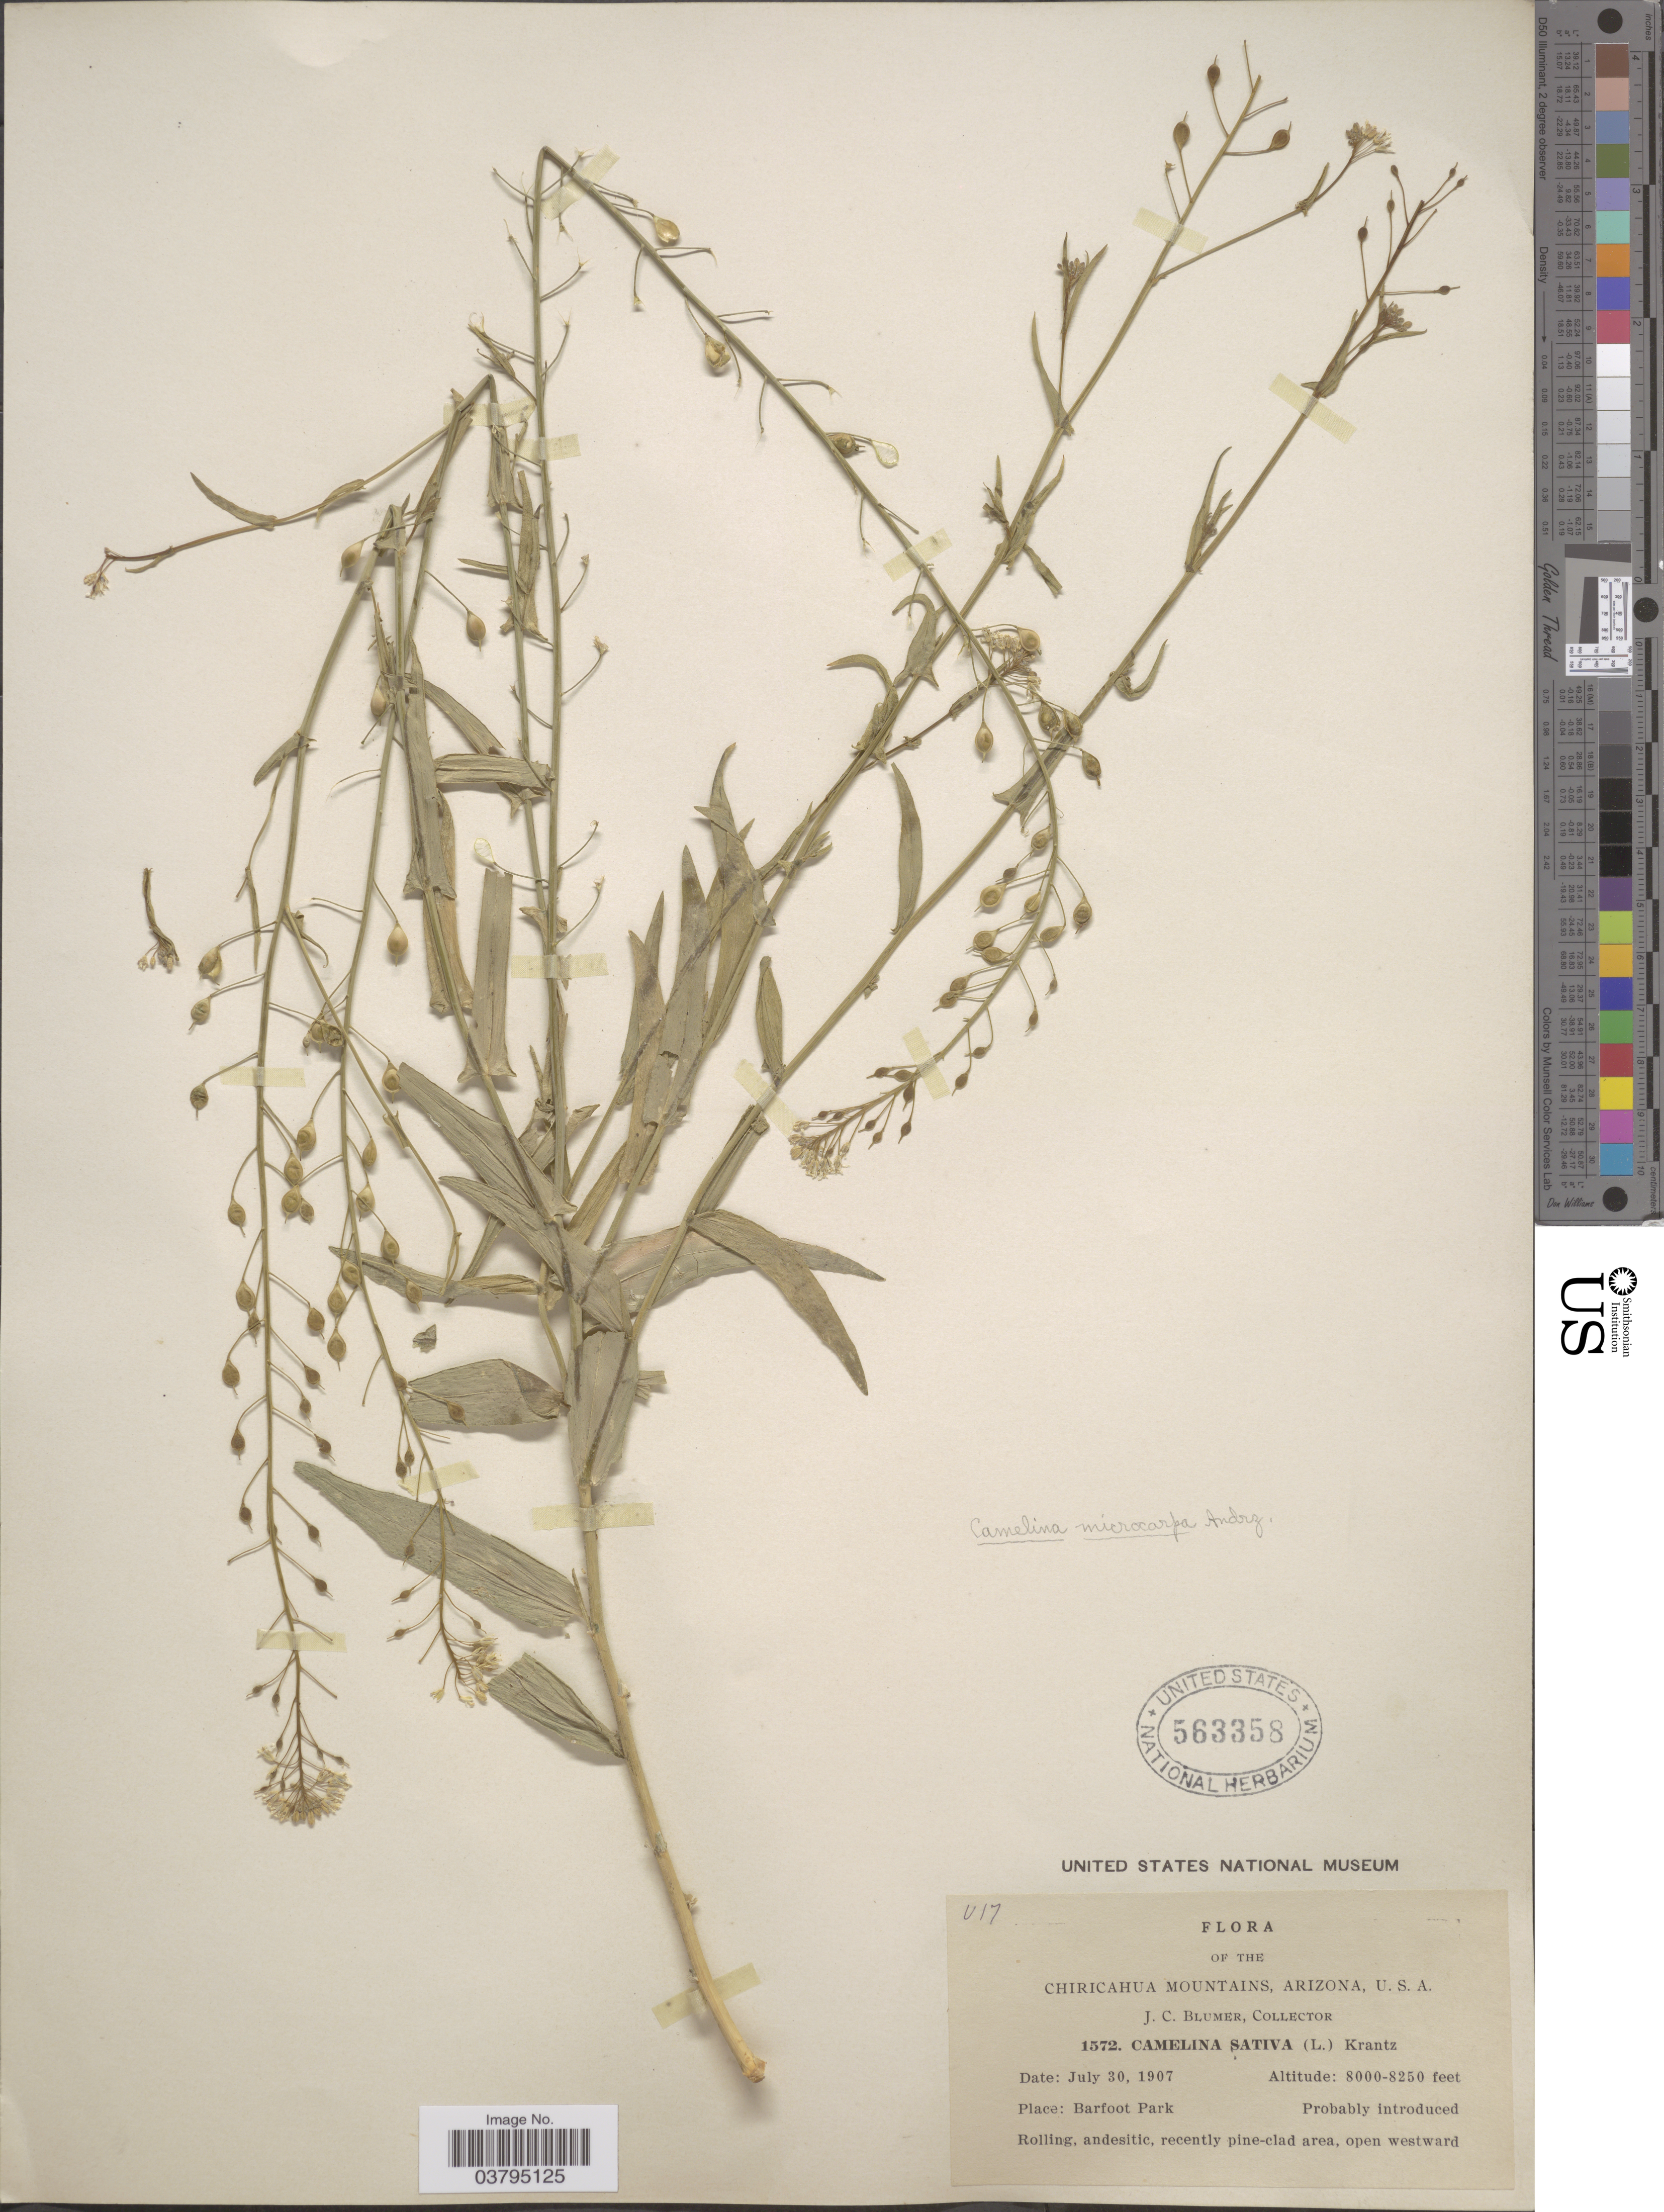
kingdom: Plantae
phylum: Tracheophyta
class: Magnoliopsida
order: Brassicales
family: Brassicaceae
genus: Camelina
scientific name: Camelina microcarpa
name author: DC.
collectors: J. C. Blumer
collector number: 1572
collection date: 1907-07-30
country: United States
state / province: Arizona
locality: Chiricahua Mountains. Barfoot Park.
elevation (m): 2438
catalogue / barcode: US 563358